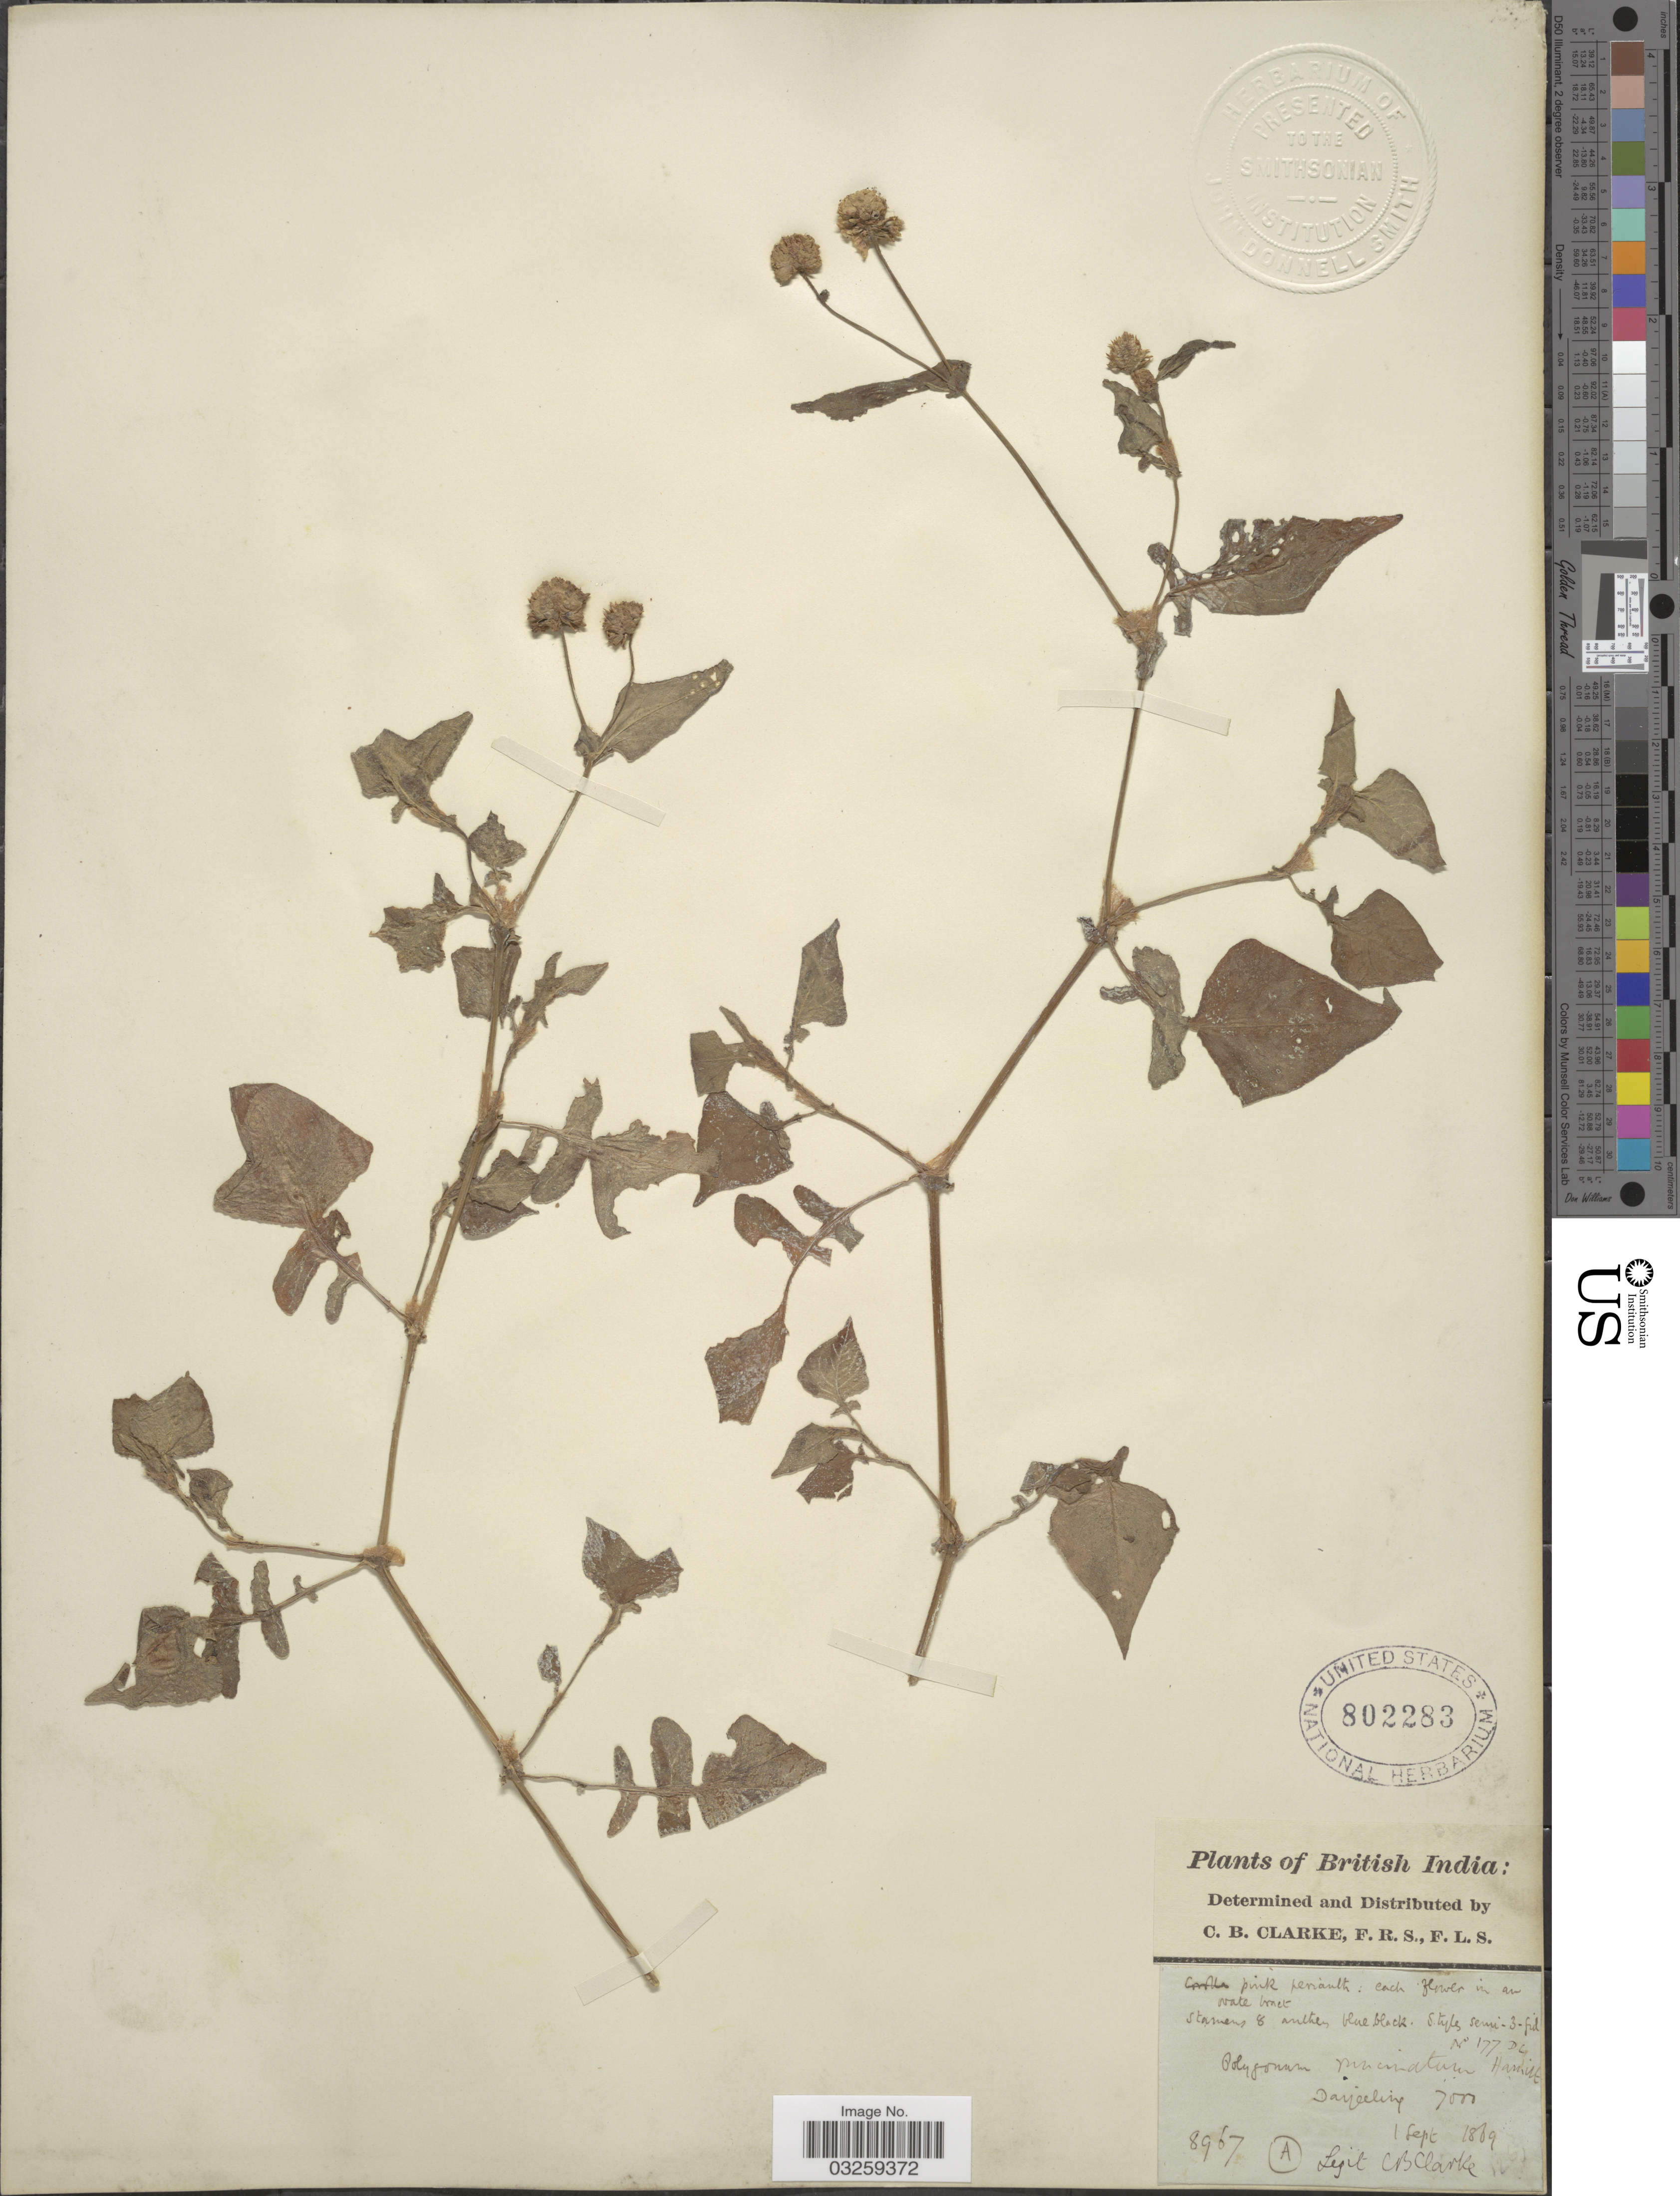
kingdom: Plantae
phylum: Tracheophyta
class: Magnoliopsida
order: Caryophyllales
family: Polygonaceae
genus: Polygonum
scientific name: Polygonum runcinatum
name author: Buch.-Ham. ex D. Don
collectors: C. B. Clarke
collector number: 8967A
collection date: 1869-09-01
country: India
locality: British India. Darjeeling.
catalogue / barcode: US 802283